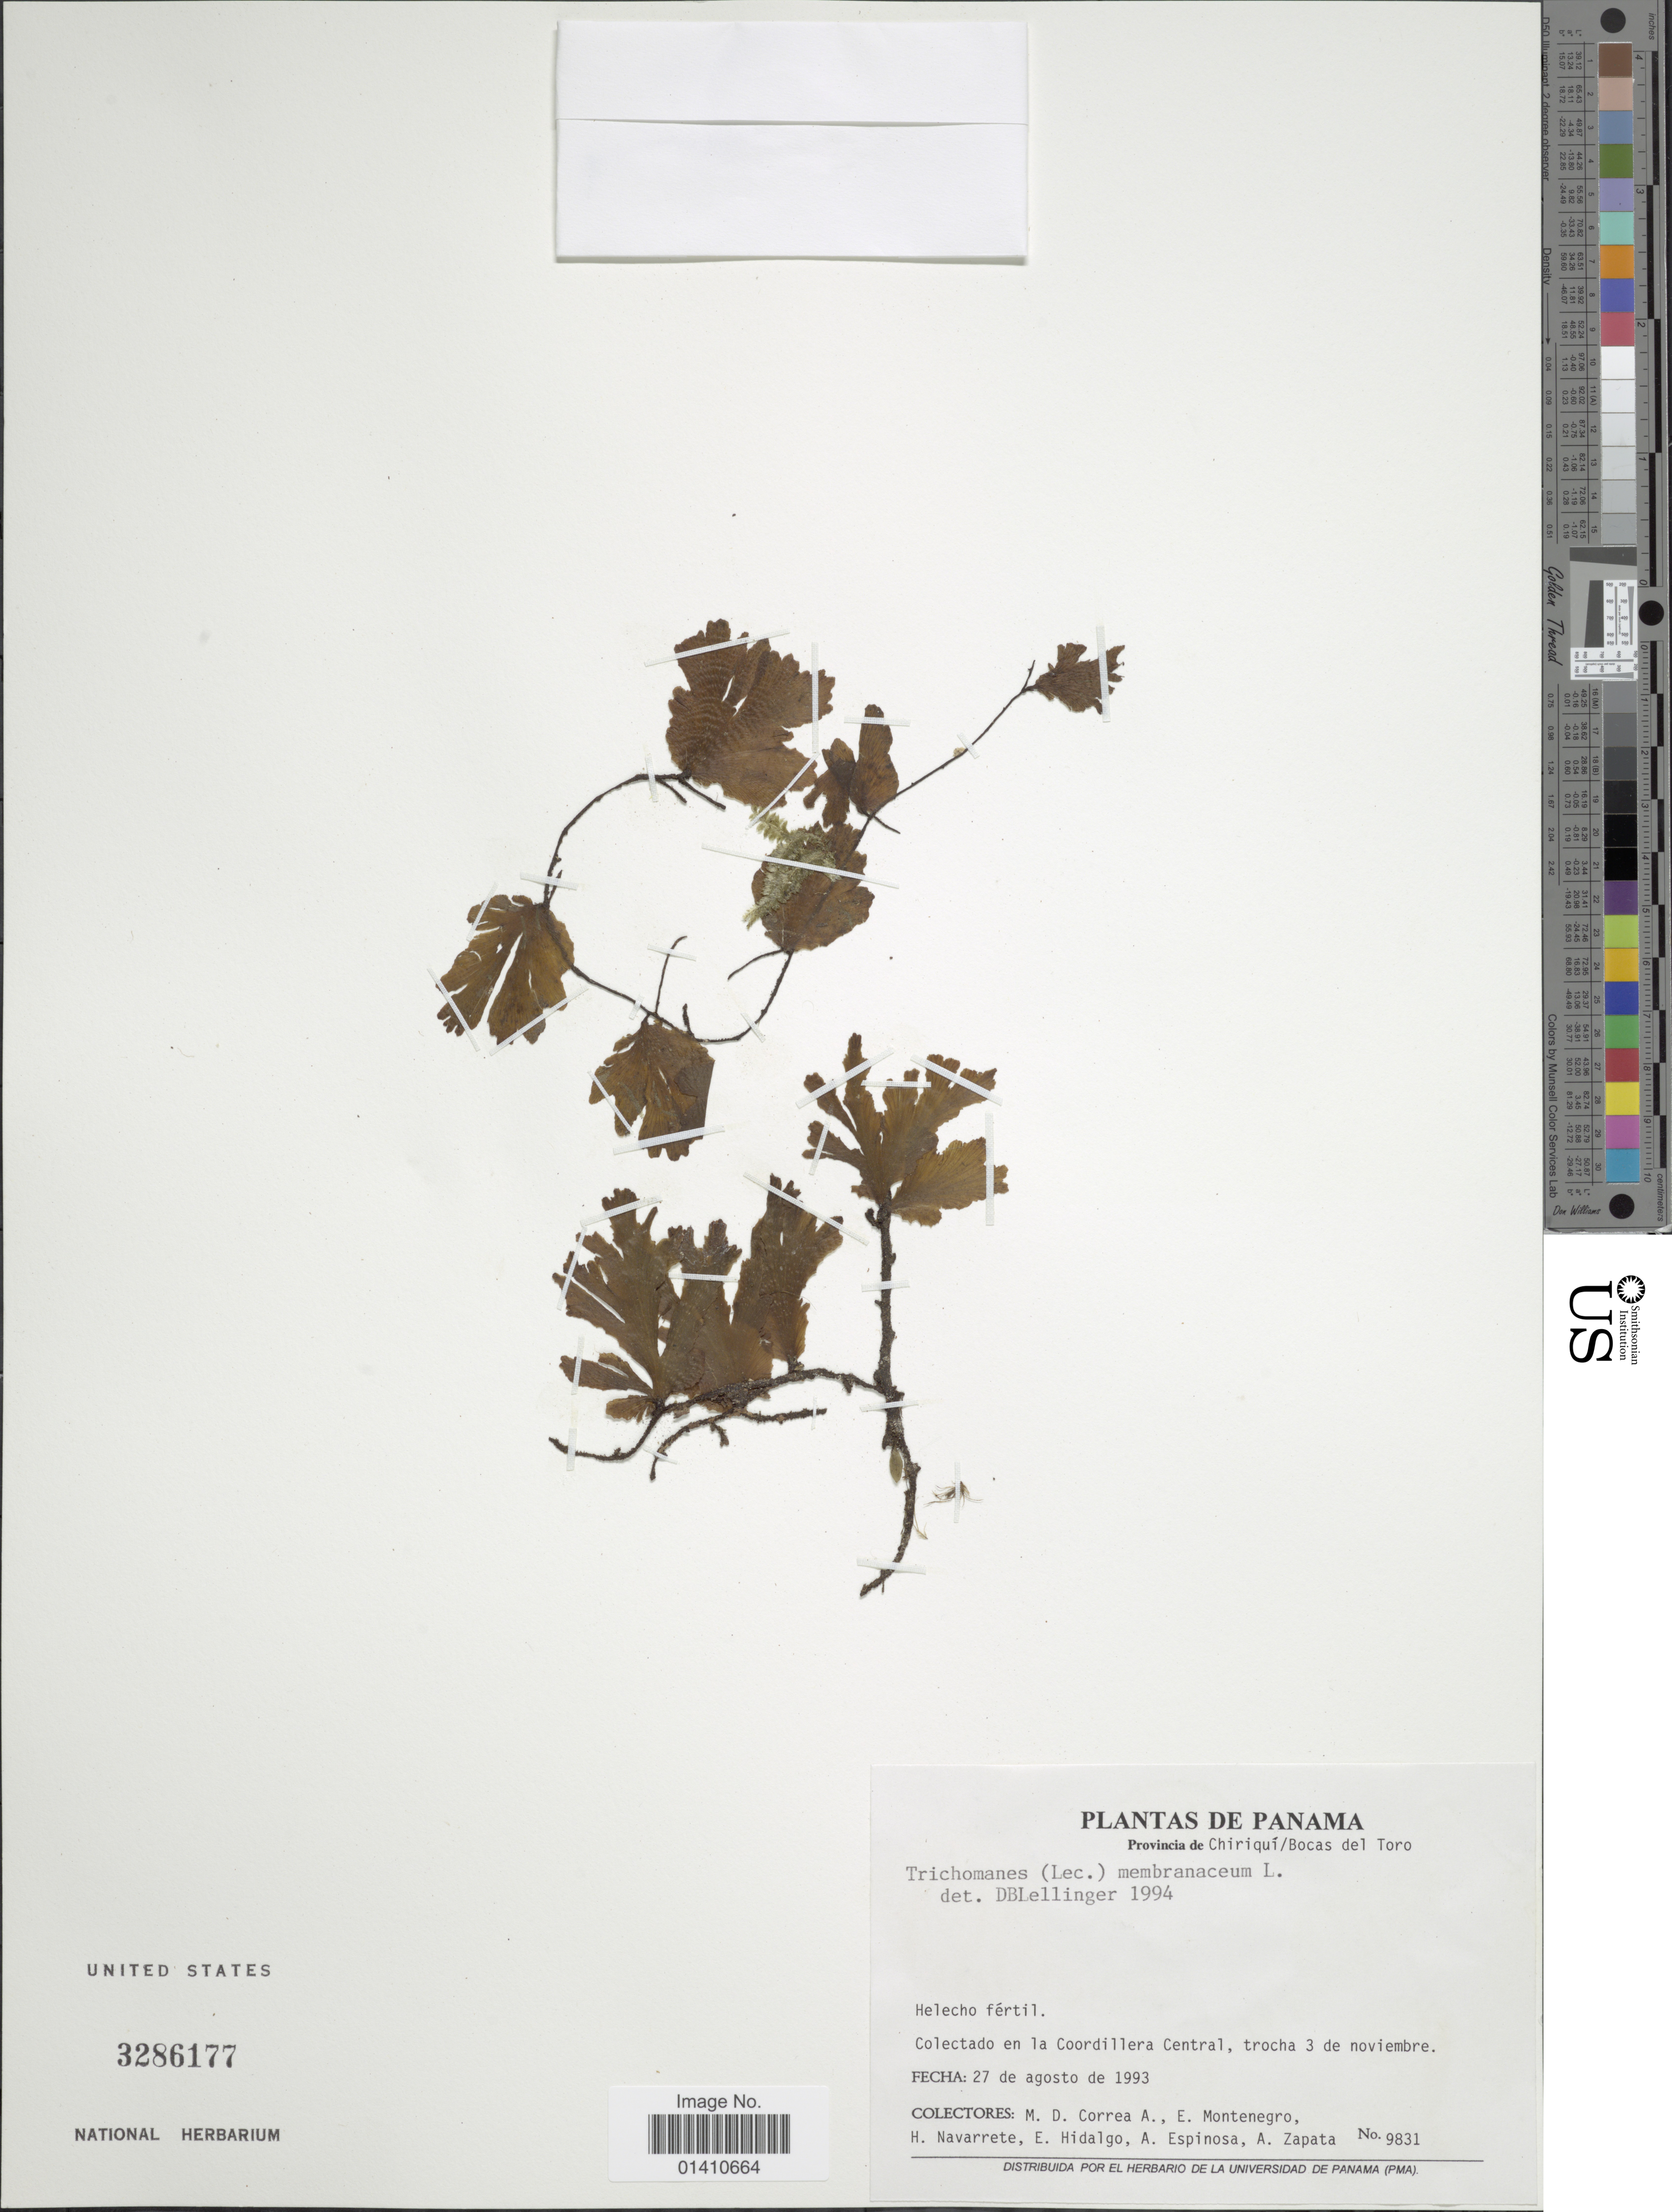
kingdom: Plantae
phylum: Tracheophyta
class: Polypodiopsida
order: Hymenophyllales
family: Hymenophyllaceae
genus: Didymoglossum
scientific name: Didymoglossum membranaceum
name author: (L.) Vareschi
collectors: M. D. Corrêa-A., E. Montenegro, H. Navarrete, E. Hidalgo & et al.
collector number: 9831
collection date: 1993-08-27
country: Panama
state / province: Chiriqui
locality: Bocas del Toro. Helecho fertil, Colectado en la Coordillera Central, trocha 3 de noviembre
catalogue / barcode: US 3286177